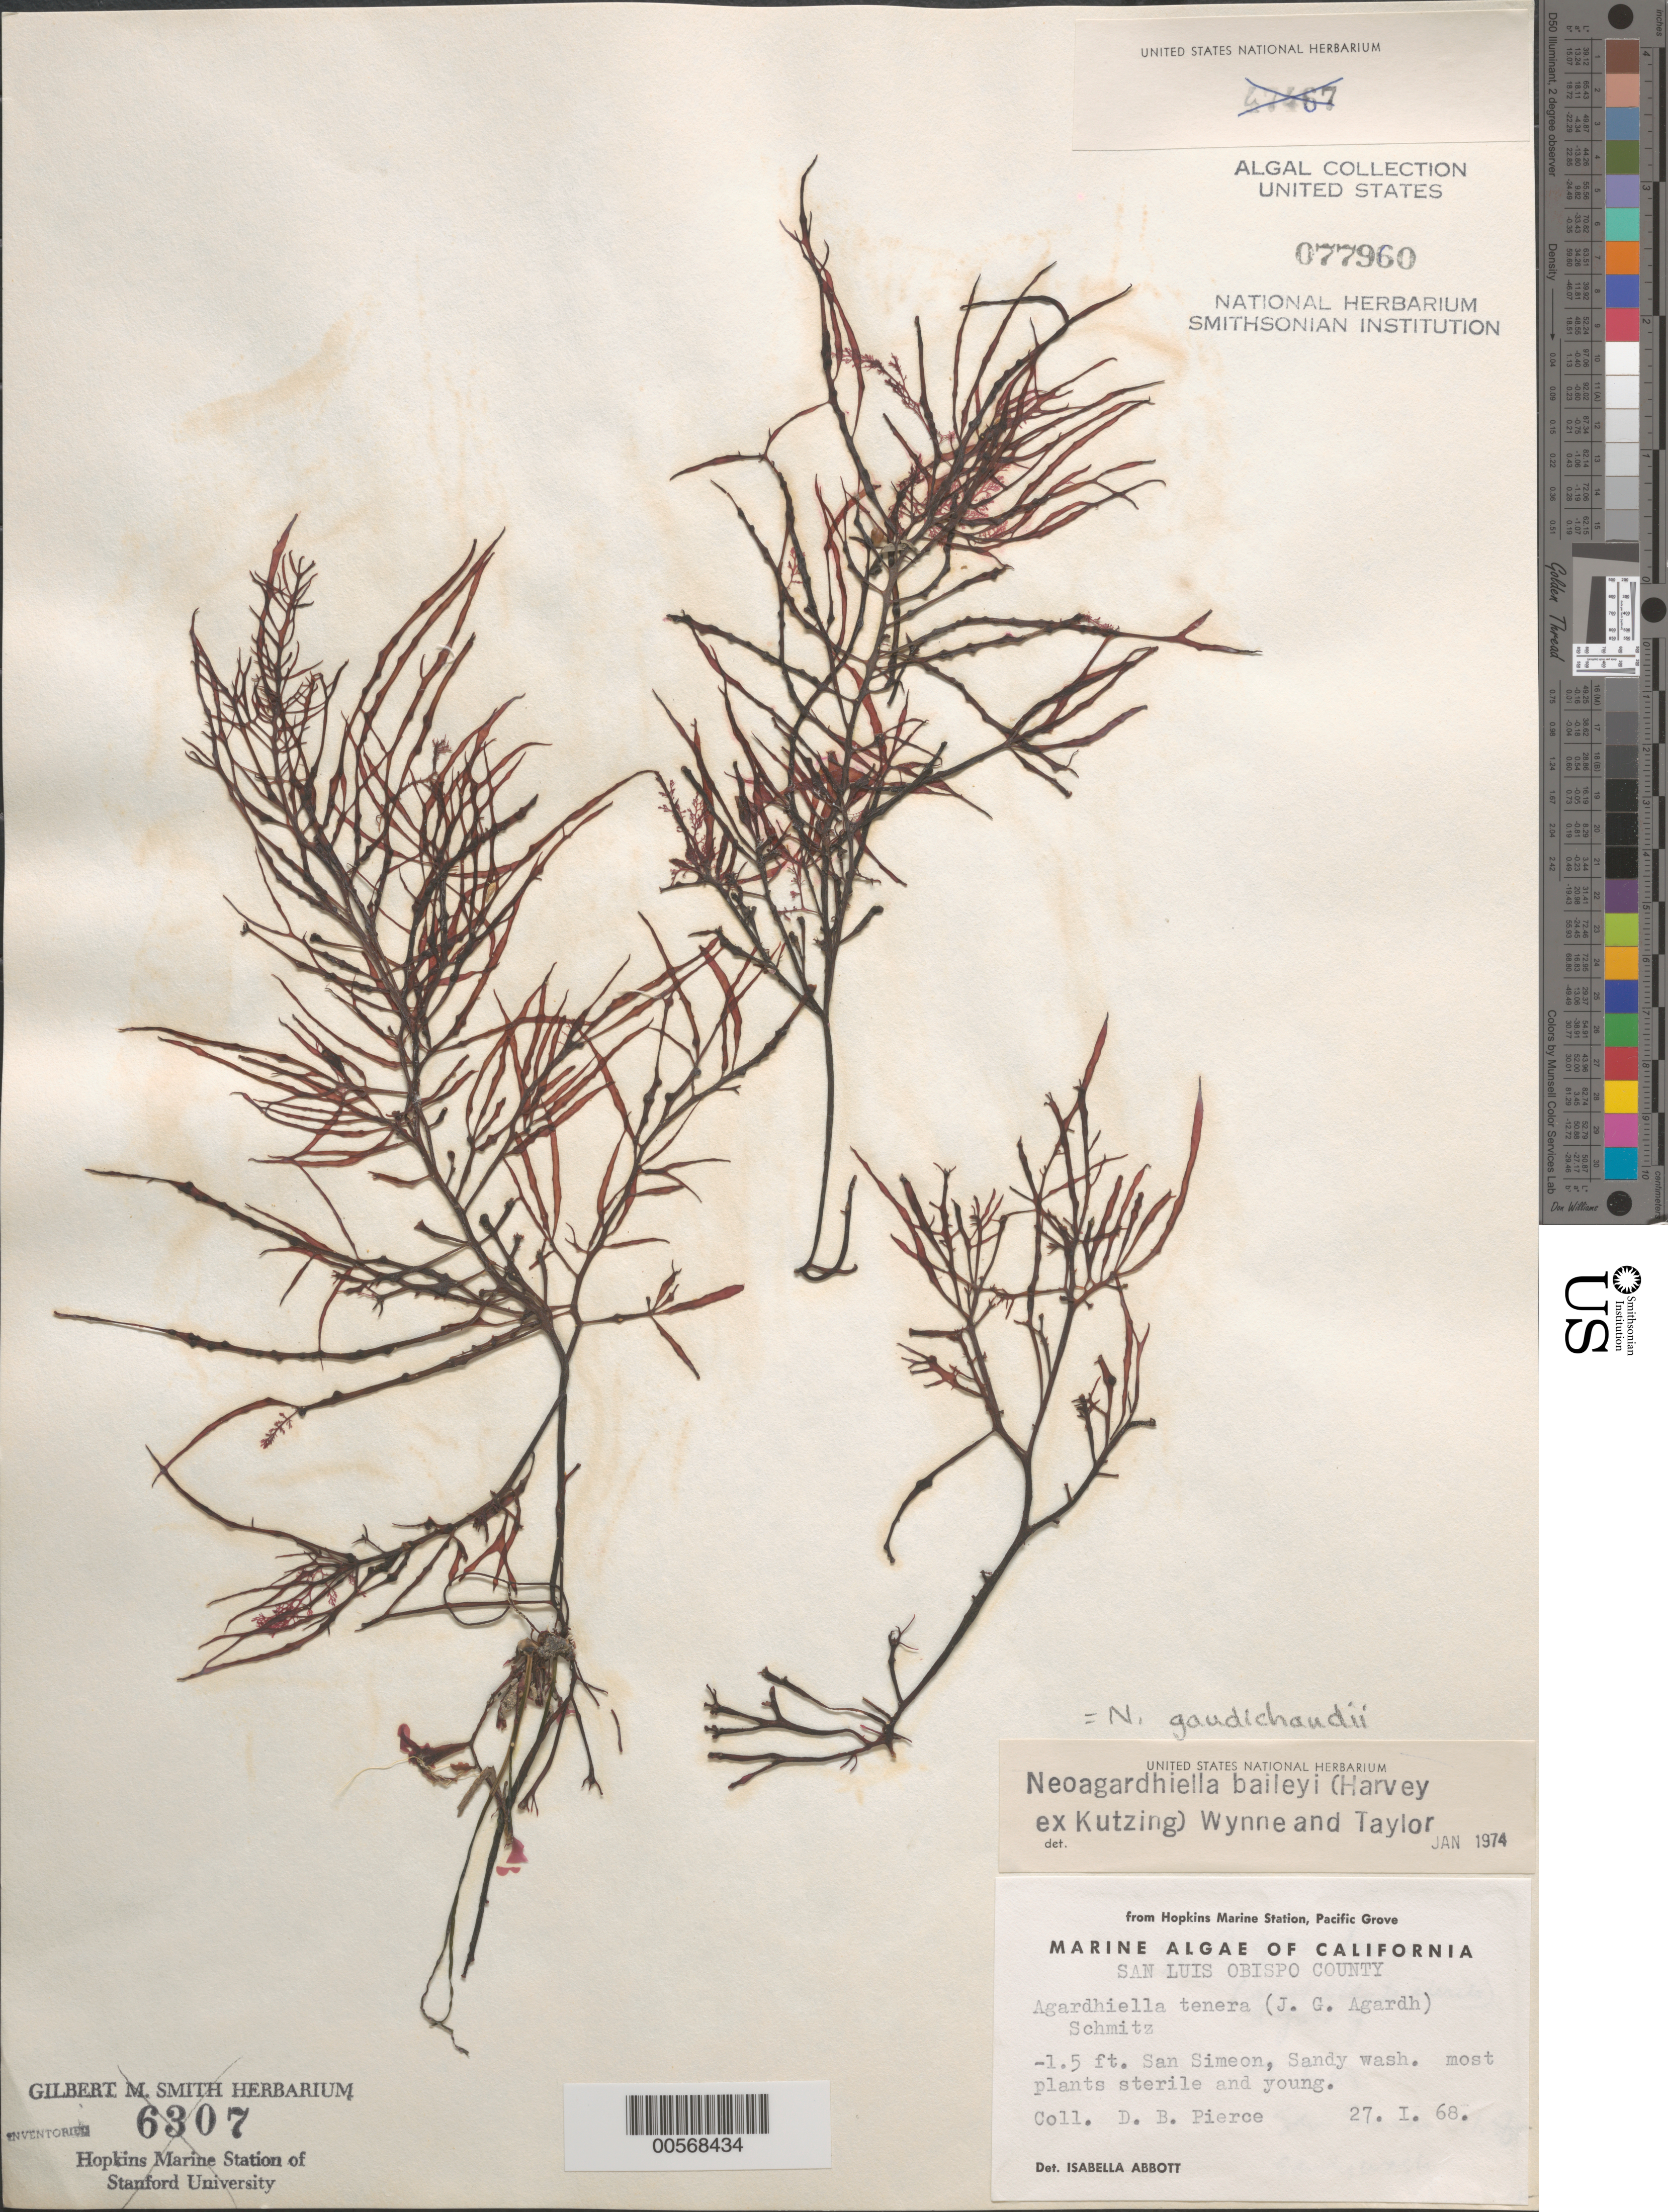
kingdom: Plantae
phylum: Rhodophyta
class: Florideophyceae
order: Gigartinales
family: Solieriaceae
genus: Sarcodiotheca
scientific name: Sarcodiotheca gaudichaudii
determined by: Algae name updating Project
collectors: D. Pierce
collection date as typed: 27 Jan 1968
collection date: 1968-01-27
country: United States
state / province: California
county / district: San Luis Obispo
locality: San Simeon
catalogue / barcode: US 77960